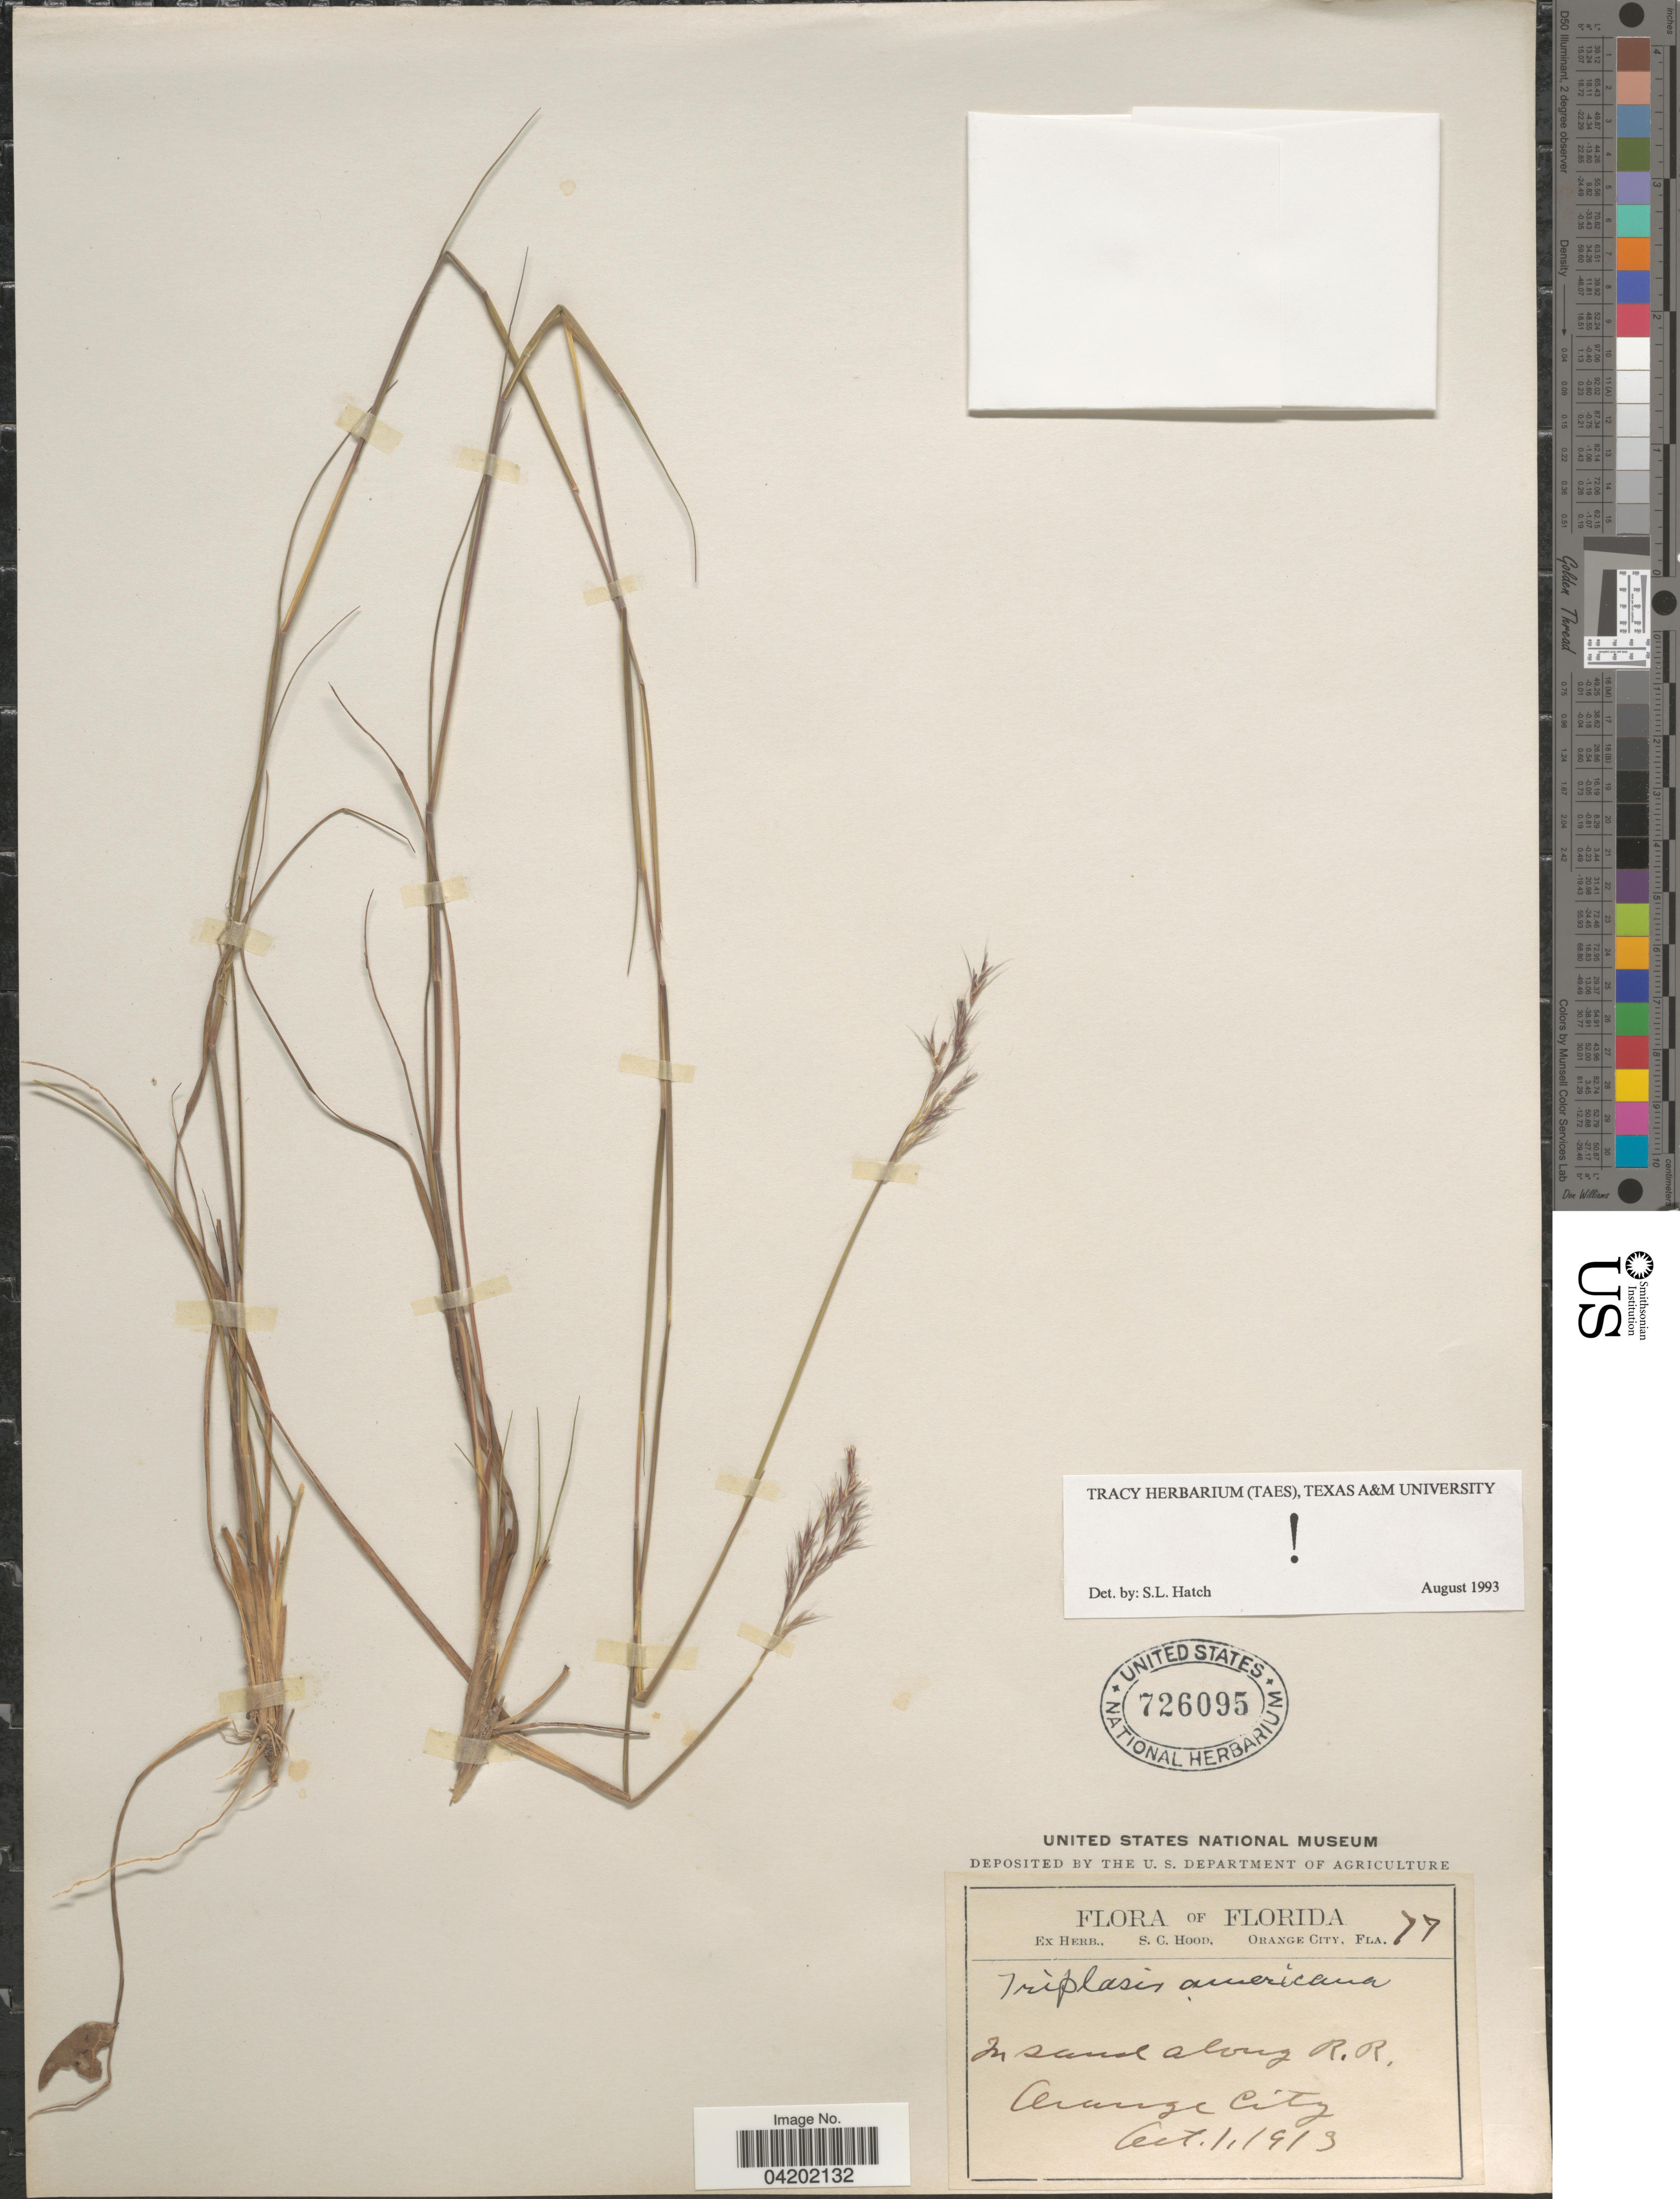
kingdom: Plantae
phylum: Tracheophyta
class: Liliopsida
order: Poales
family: Poaceae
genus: Triplasis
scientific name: Triplasis americana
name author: P. Beauv.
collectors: Ex herb. S. C. Hood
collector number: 77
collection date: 1913-10-01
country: United States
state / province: Florida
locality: In sand along R.R. Orange City.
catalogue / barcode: US 726095